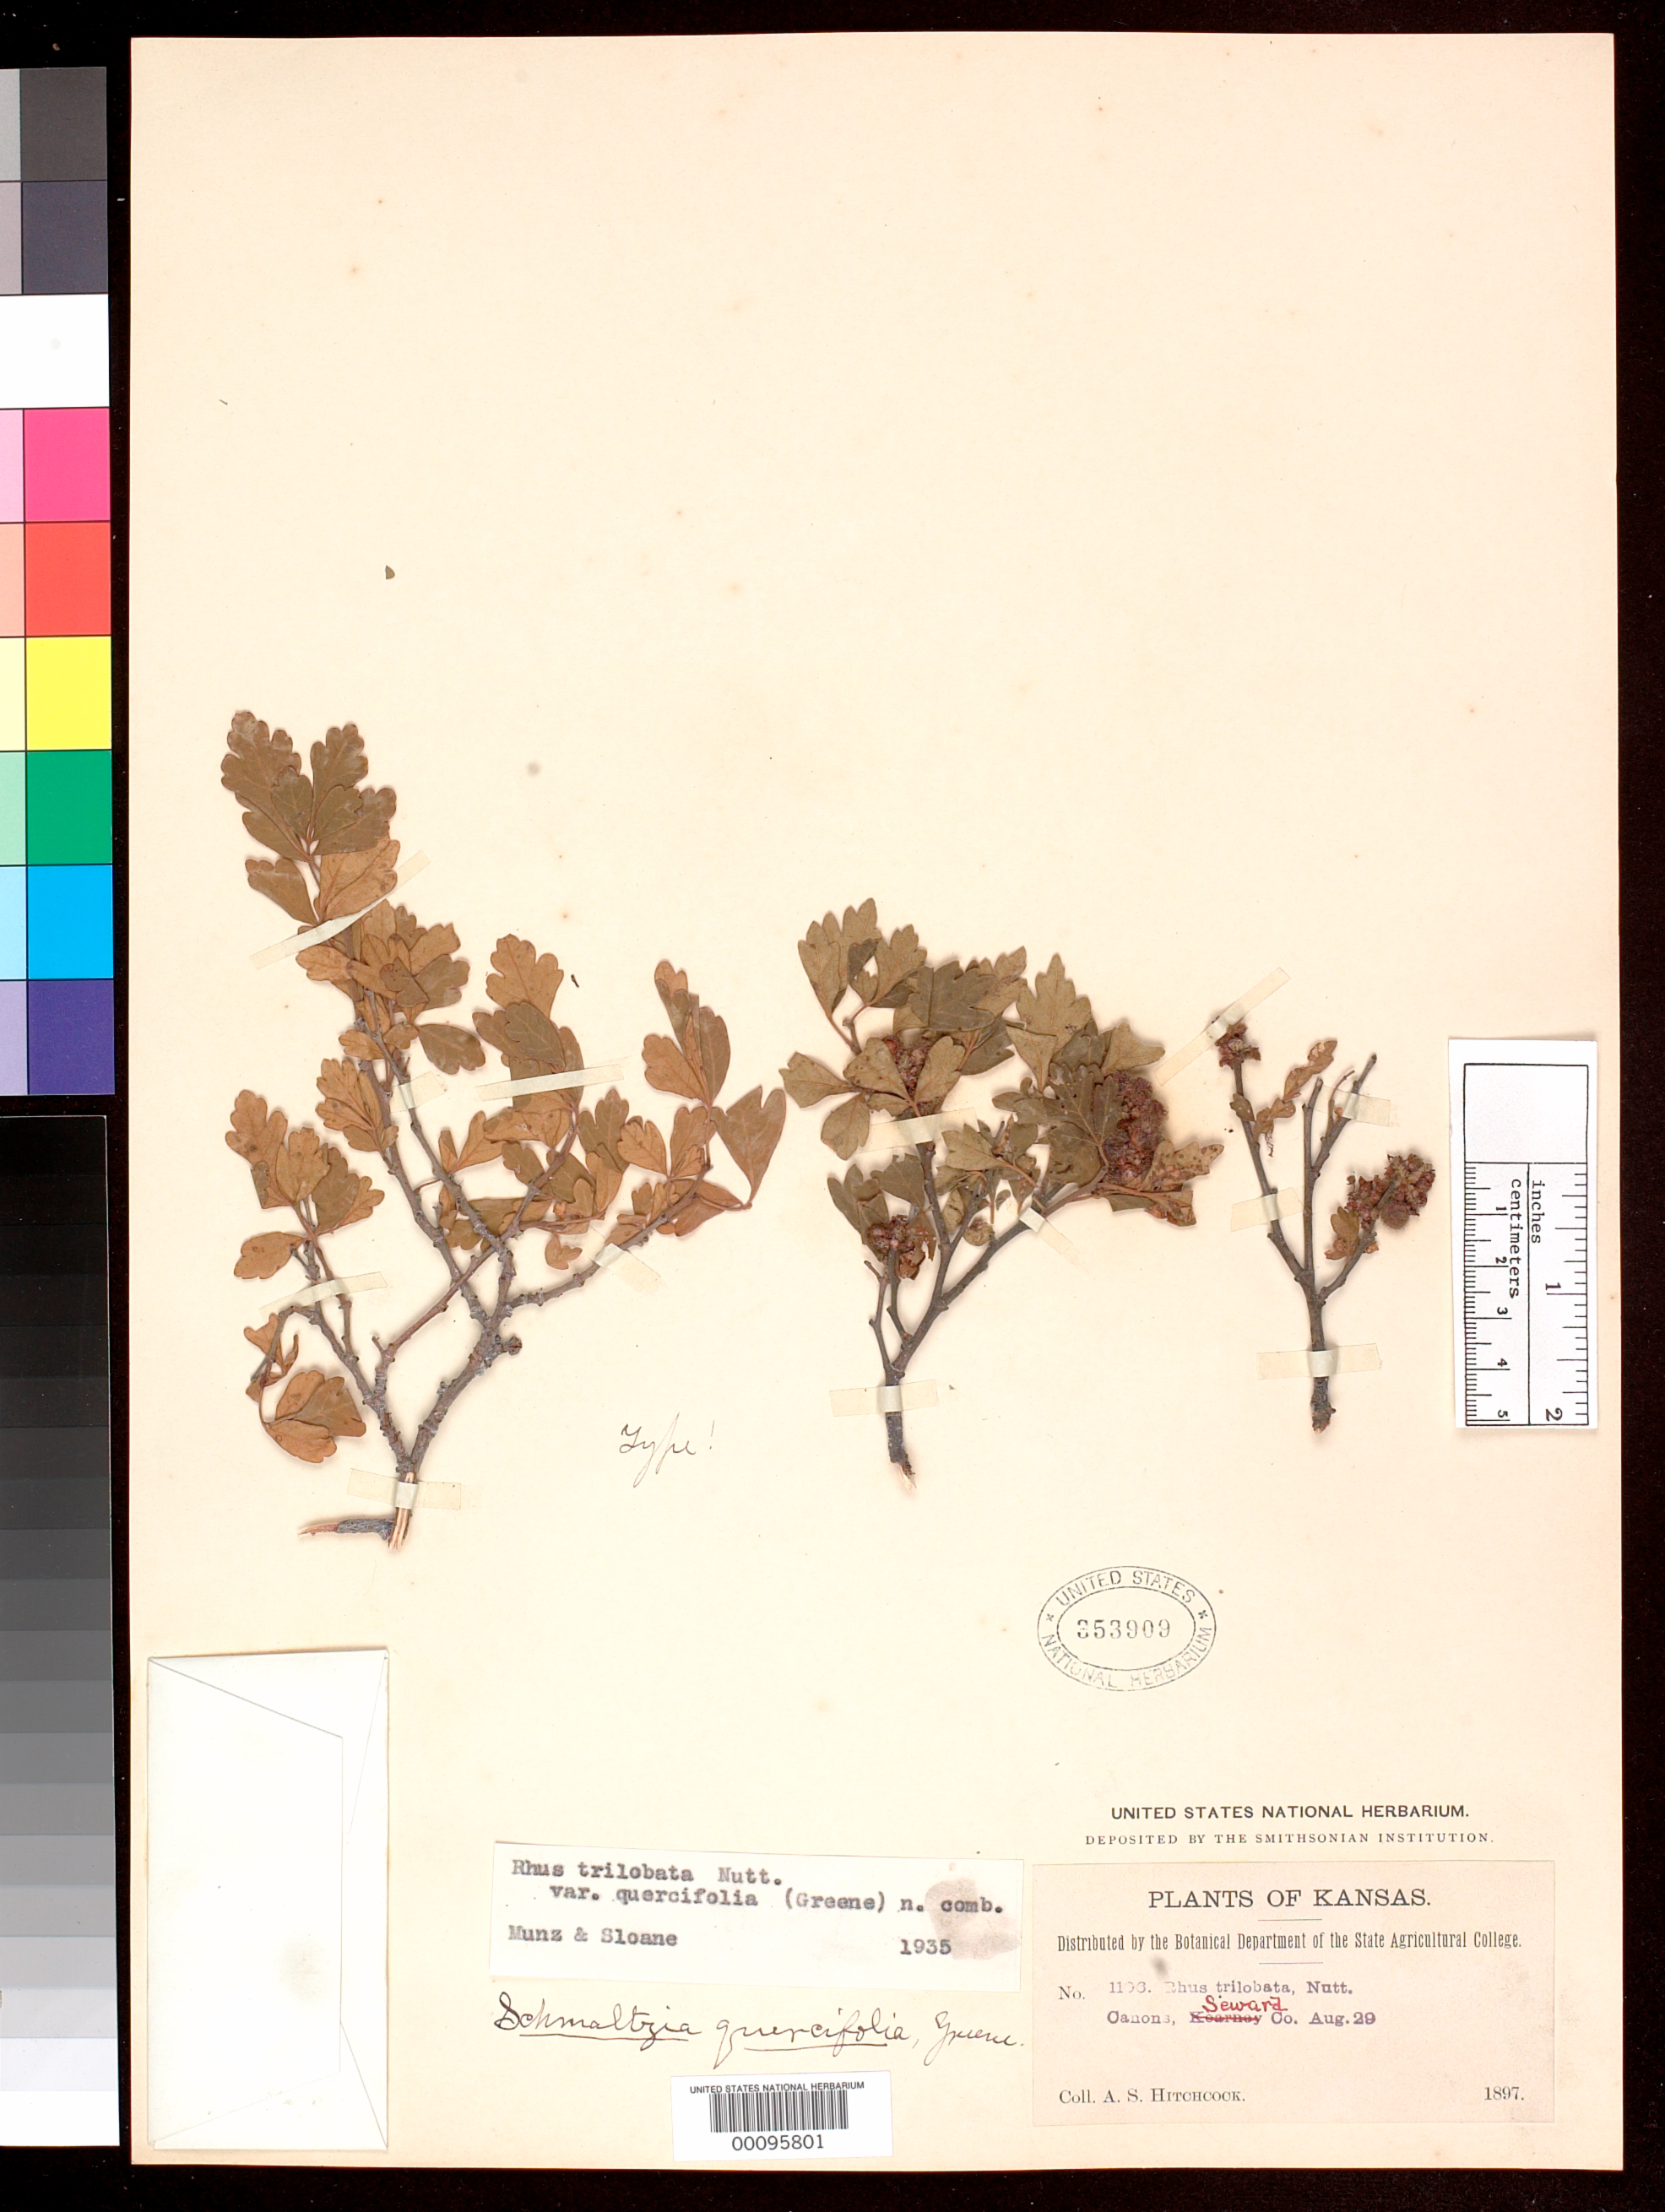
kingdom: Plantae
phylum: Tracheophyta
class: Magnoliopsida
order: Sapindales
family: Anacardiaceae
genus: Schmaltzia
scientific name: Schmaltzia quercifolia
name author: Greene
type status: Syntype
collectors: A. S. Hitchcock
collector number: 1106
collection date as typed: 29 Aug 1897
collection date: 1897-08-29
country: United States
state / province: Kansas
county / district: Seward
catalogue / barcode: US 353909